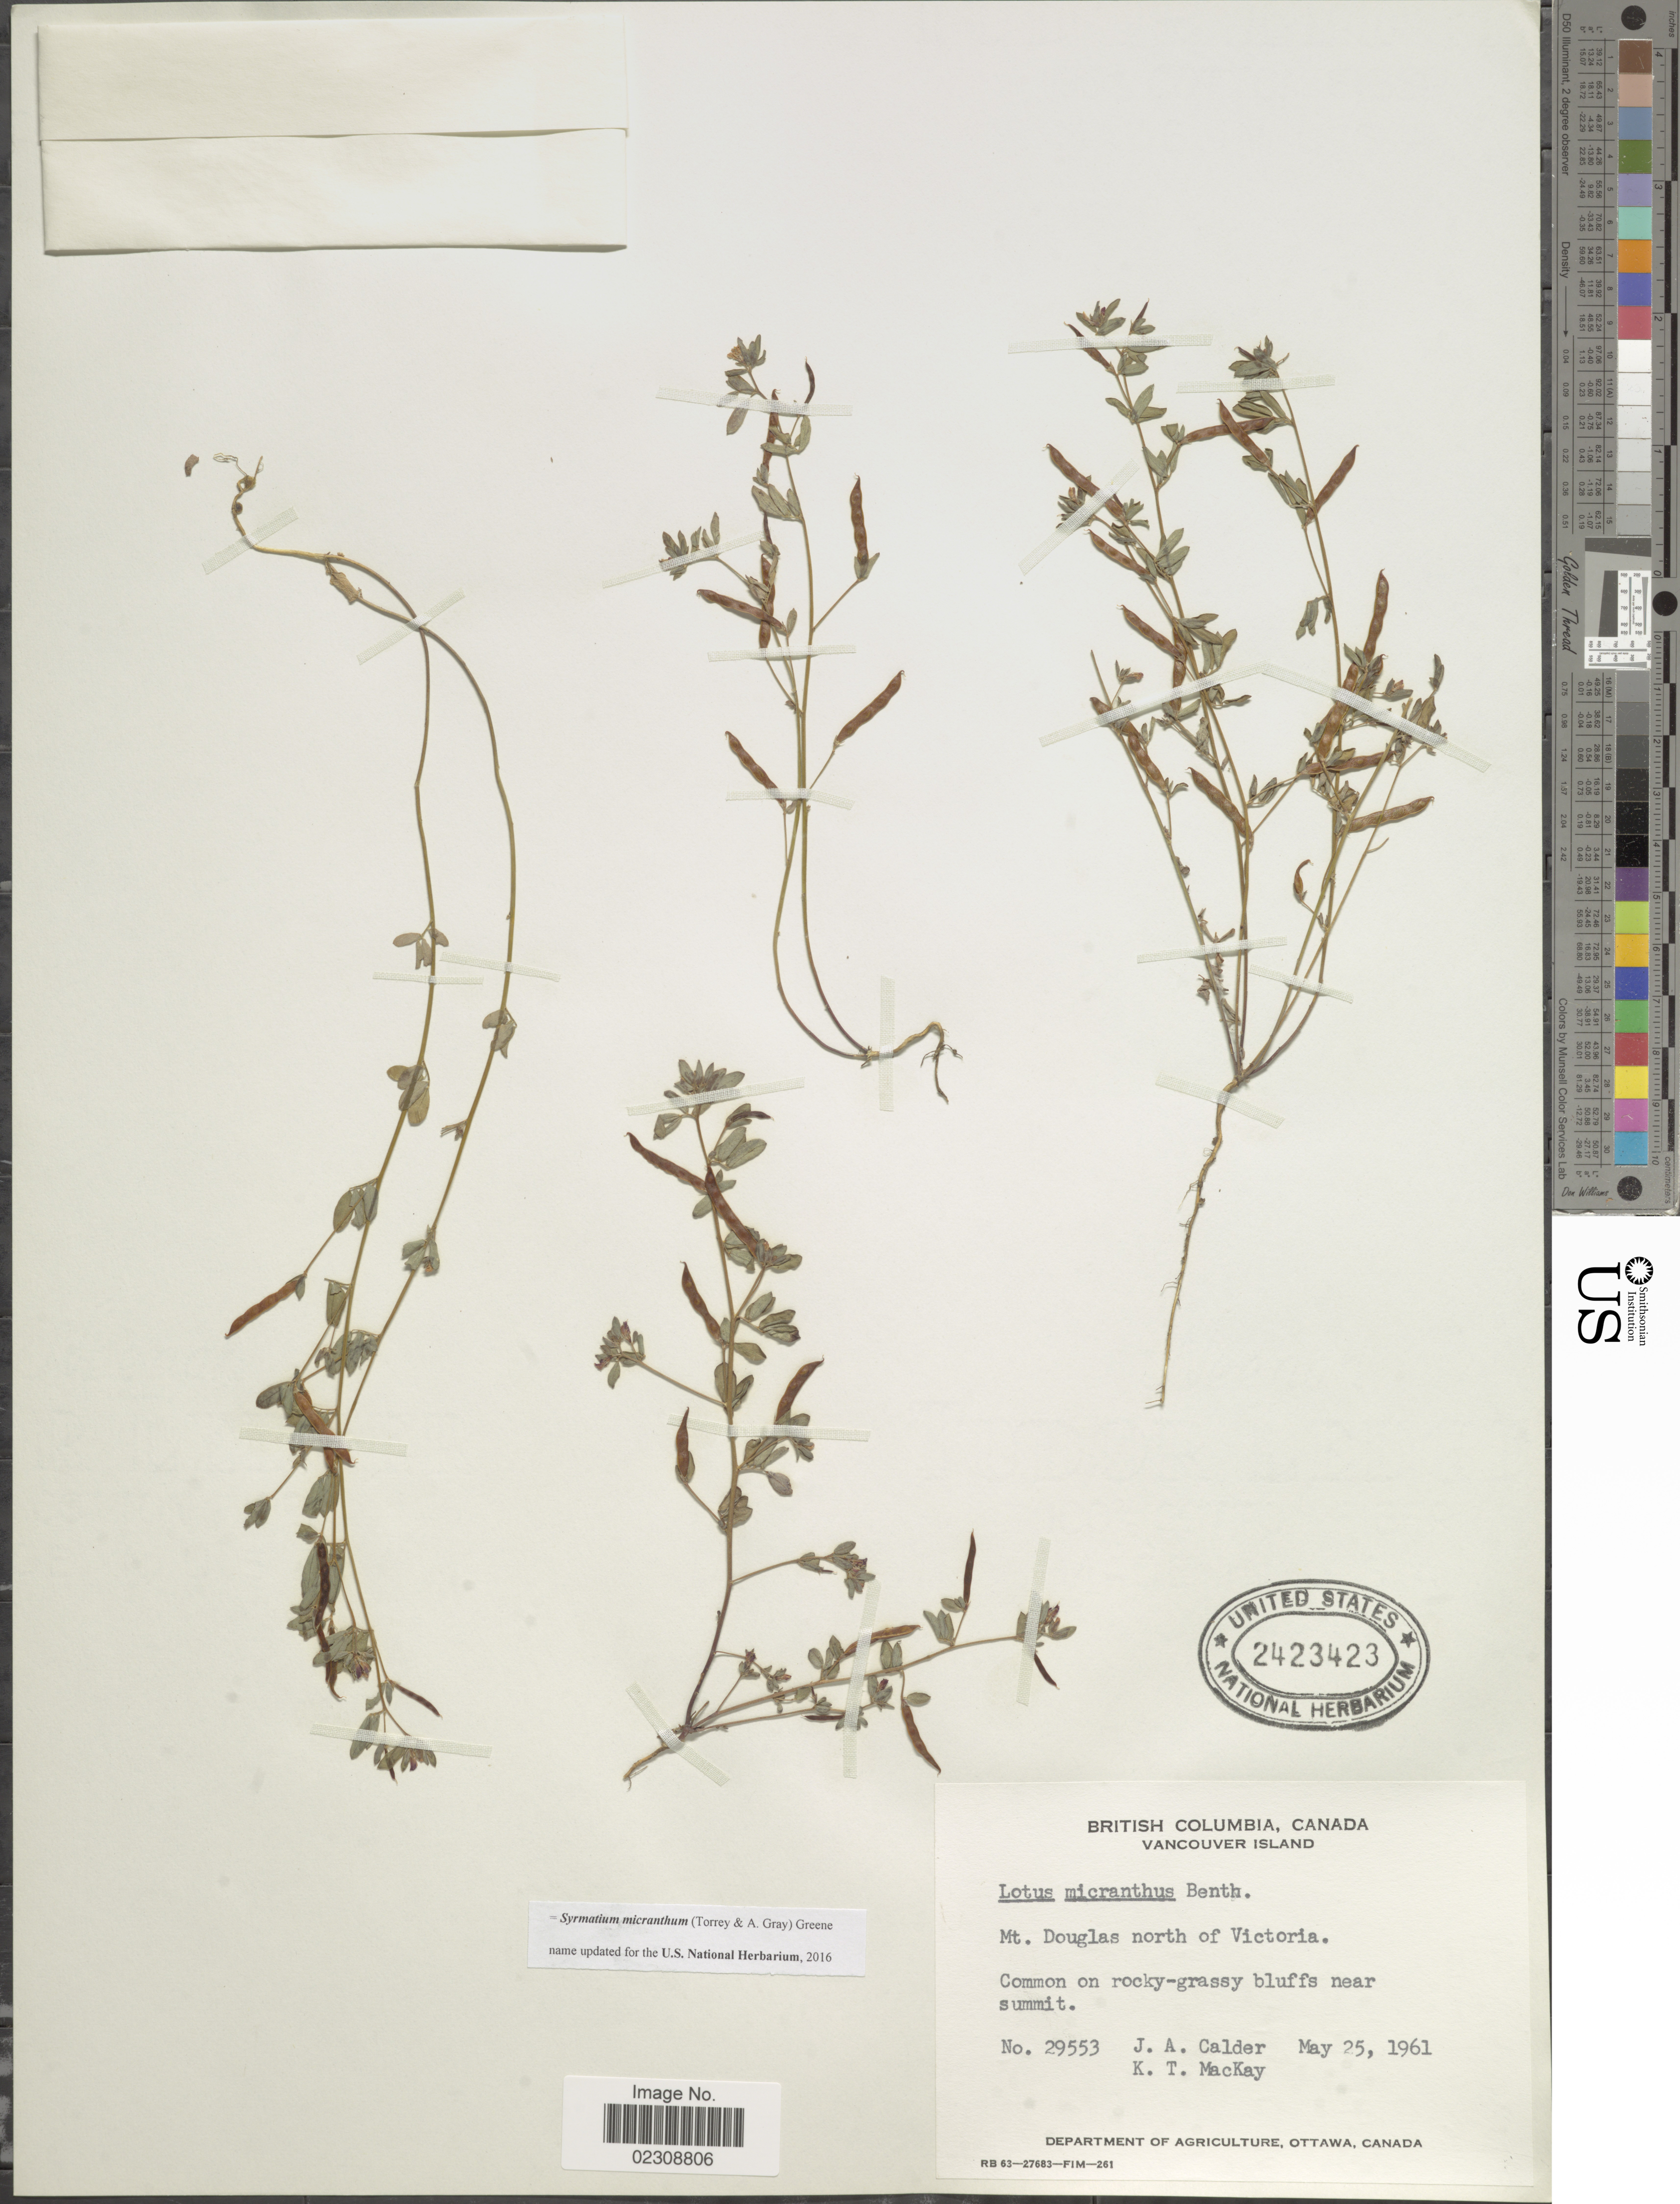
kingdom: Plantae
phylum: Tracheophyta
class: Magnoliopsida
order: Fabales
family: Fabaceae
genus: Syrmatium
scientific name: Syrmatium micranthum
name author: (Torr. & A. Gray) Greene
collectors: J. A. Calder & K. T. Mackay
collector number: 29553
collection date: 1961-05-25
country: Canada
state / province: British Columbia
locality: Vancouver Island. Mt. Douglas north of Victoria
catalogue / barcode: US 2423423